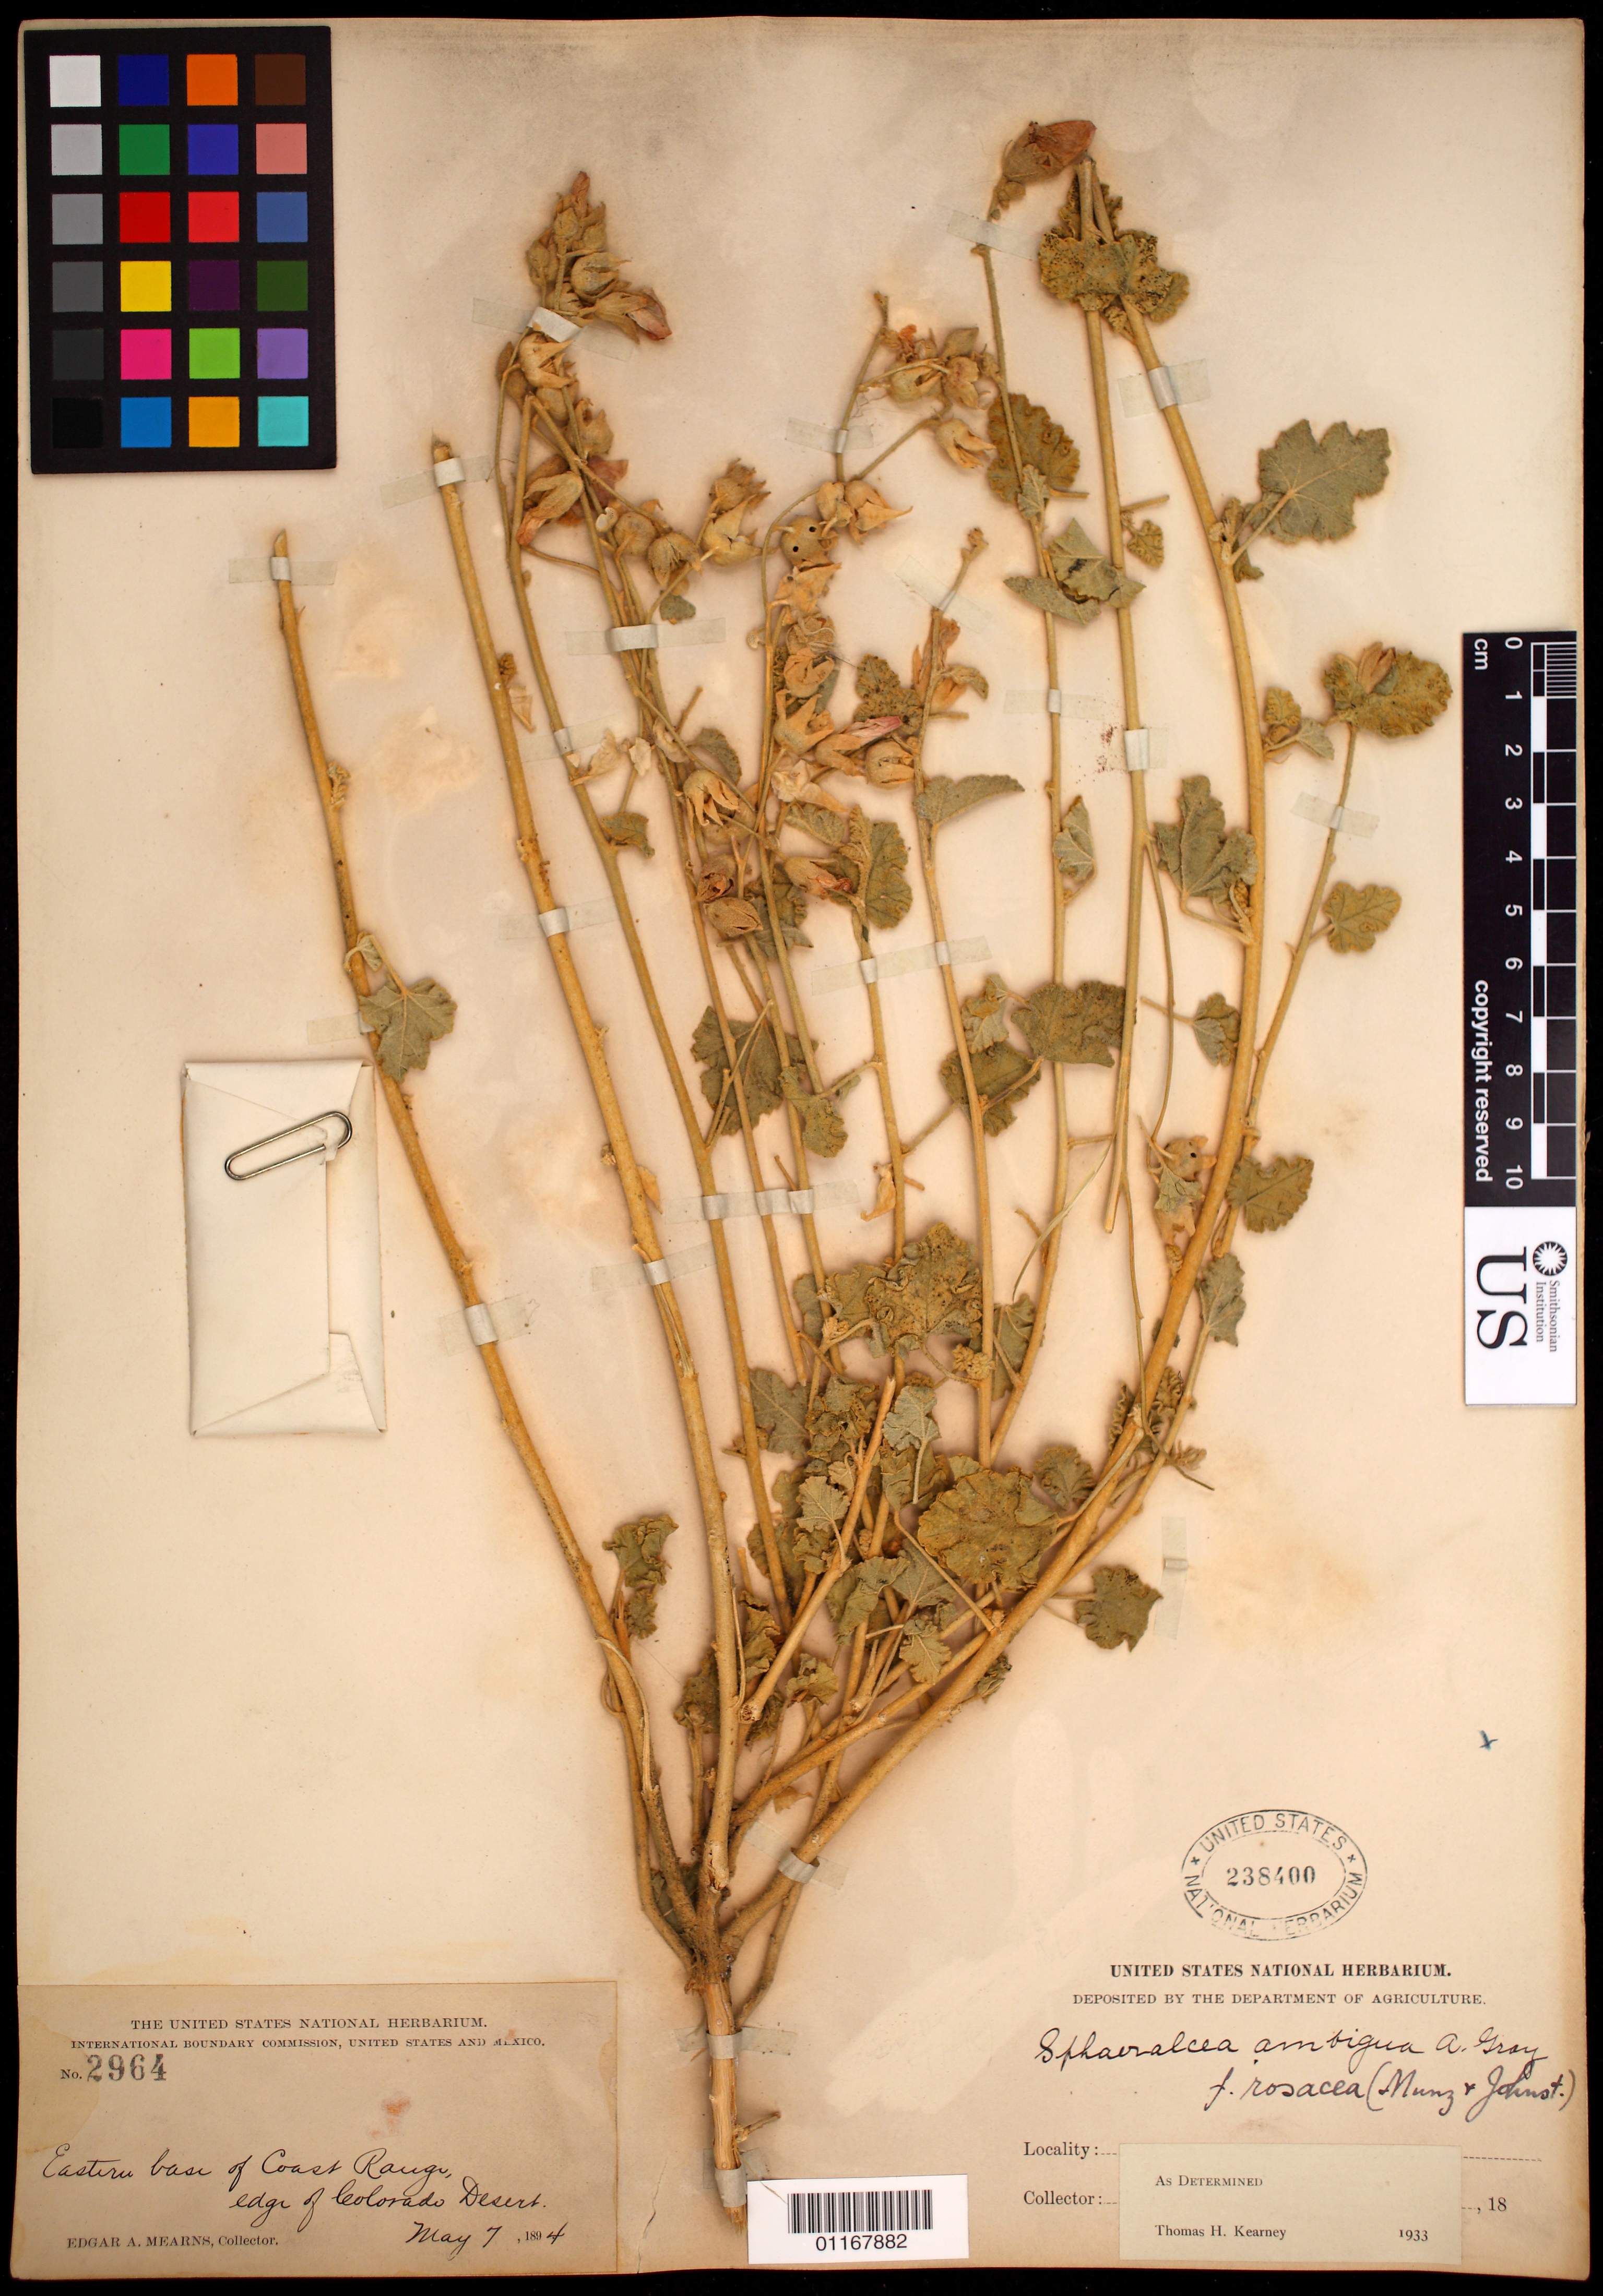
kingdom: Plantae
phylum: Tracheophyta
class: Magnoliopsida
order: Malvales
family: Malvaceae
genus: Sphaeralcea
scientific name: Sphaeralcea ambigua subsp. rosacea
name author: (Munz & I.M. Johnst.) Kearney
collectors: E. A. Mearns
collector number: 2964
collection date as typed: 07 May 1894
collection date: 1894-05-07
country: United States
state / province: California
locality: Eastern base of Coast Range, edge of Colorado Desert.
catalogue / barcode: US 238400